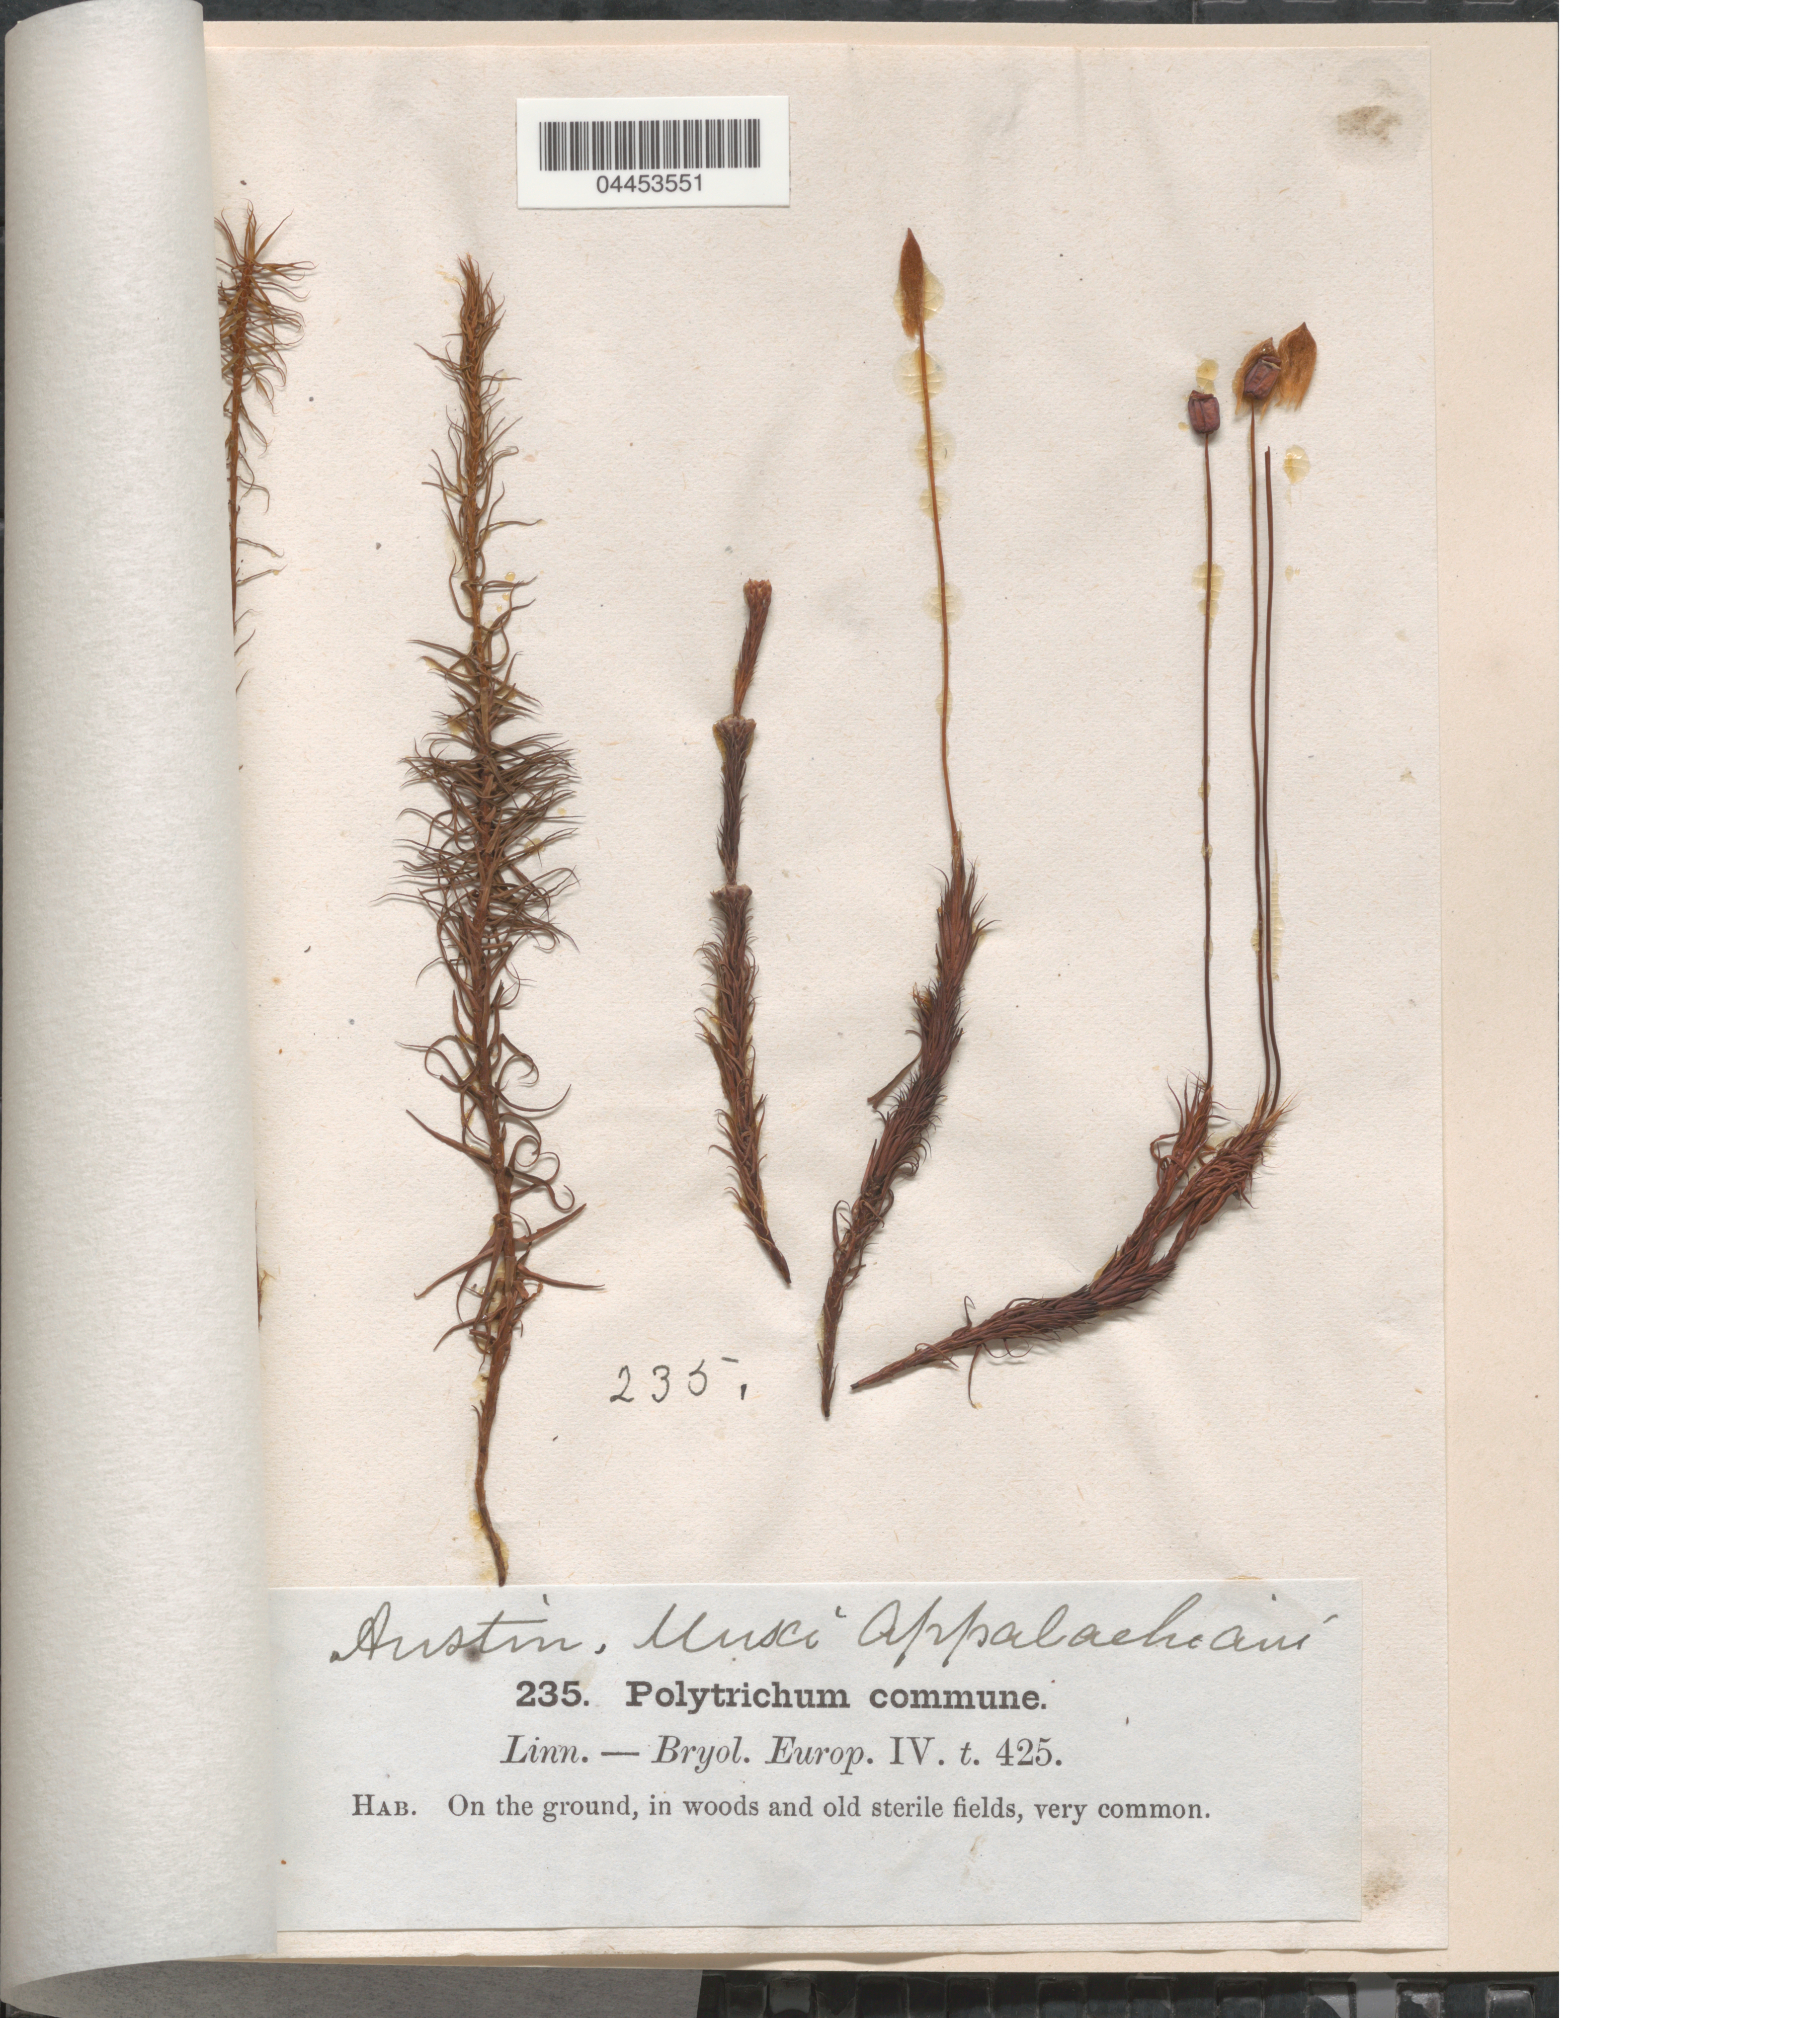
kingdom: Plantae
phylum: Bryophyta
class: Polytrichopsida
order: Polytrichales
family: Polytrichaceae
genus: Polytrichum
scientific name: Polytrichum commune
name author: Hedw.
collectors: -. Austin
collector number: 235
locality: Appalachiani.